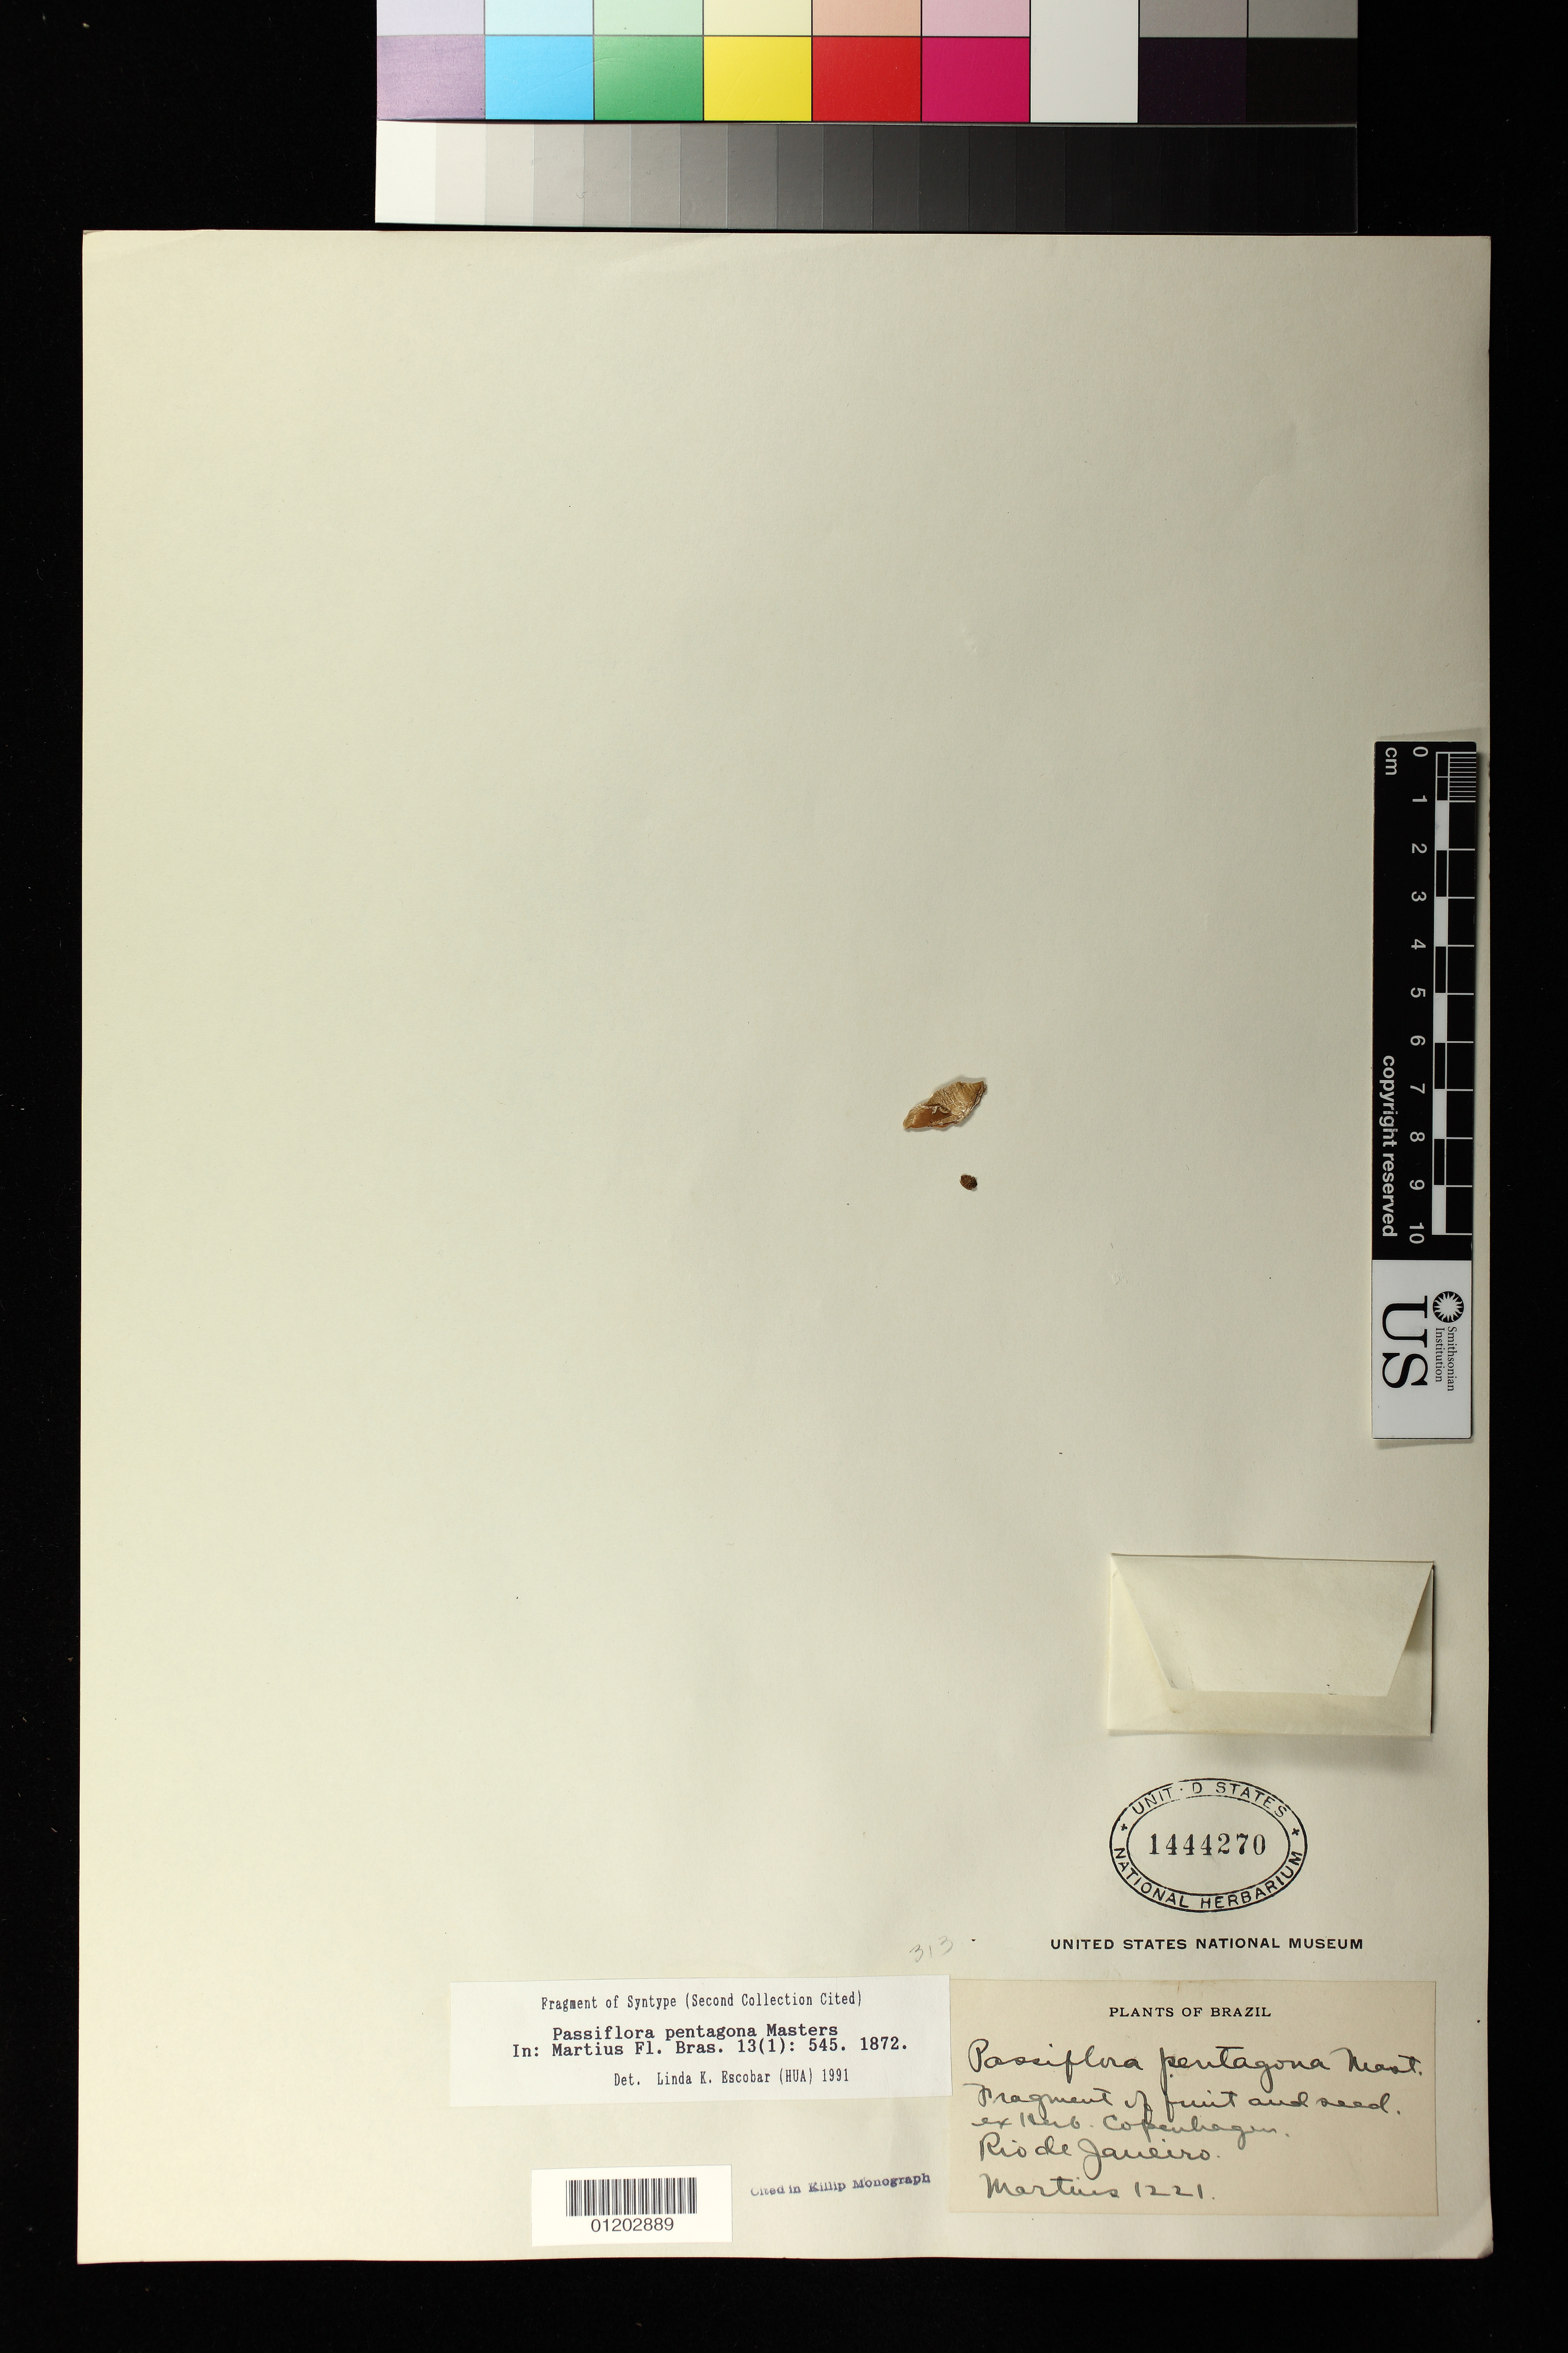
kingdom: Plantae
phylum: Tracheophyta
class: Magnoliopsida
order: Malpighiales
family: Passifloraceae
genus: Passiflora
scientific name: Passiflora pentagona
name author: Mast.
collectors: -. Martins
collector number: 1221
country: Brazil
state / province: Rio de Janeiro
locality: Rio de Janeiro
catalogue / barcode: US 1444270